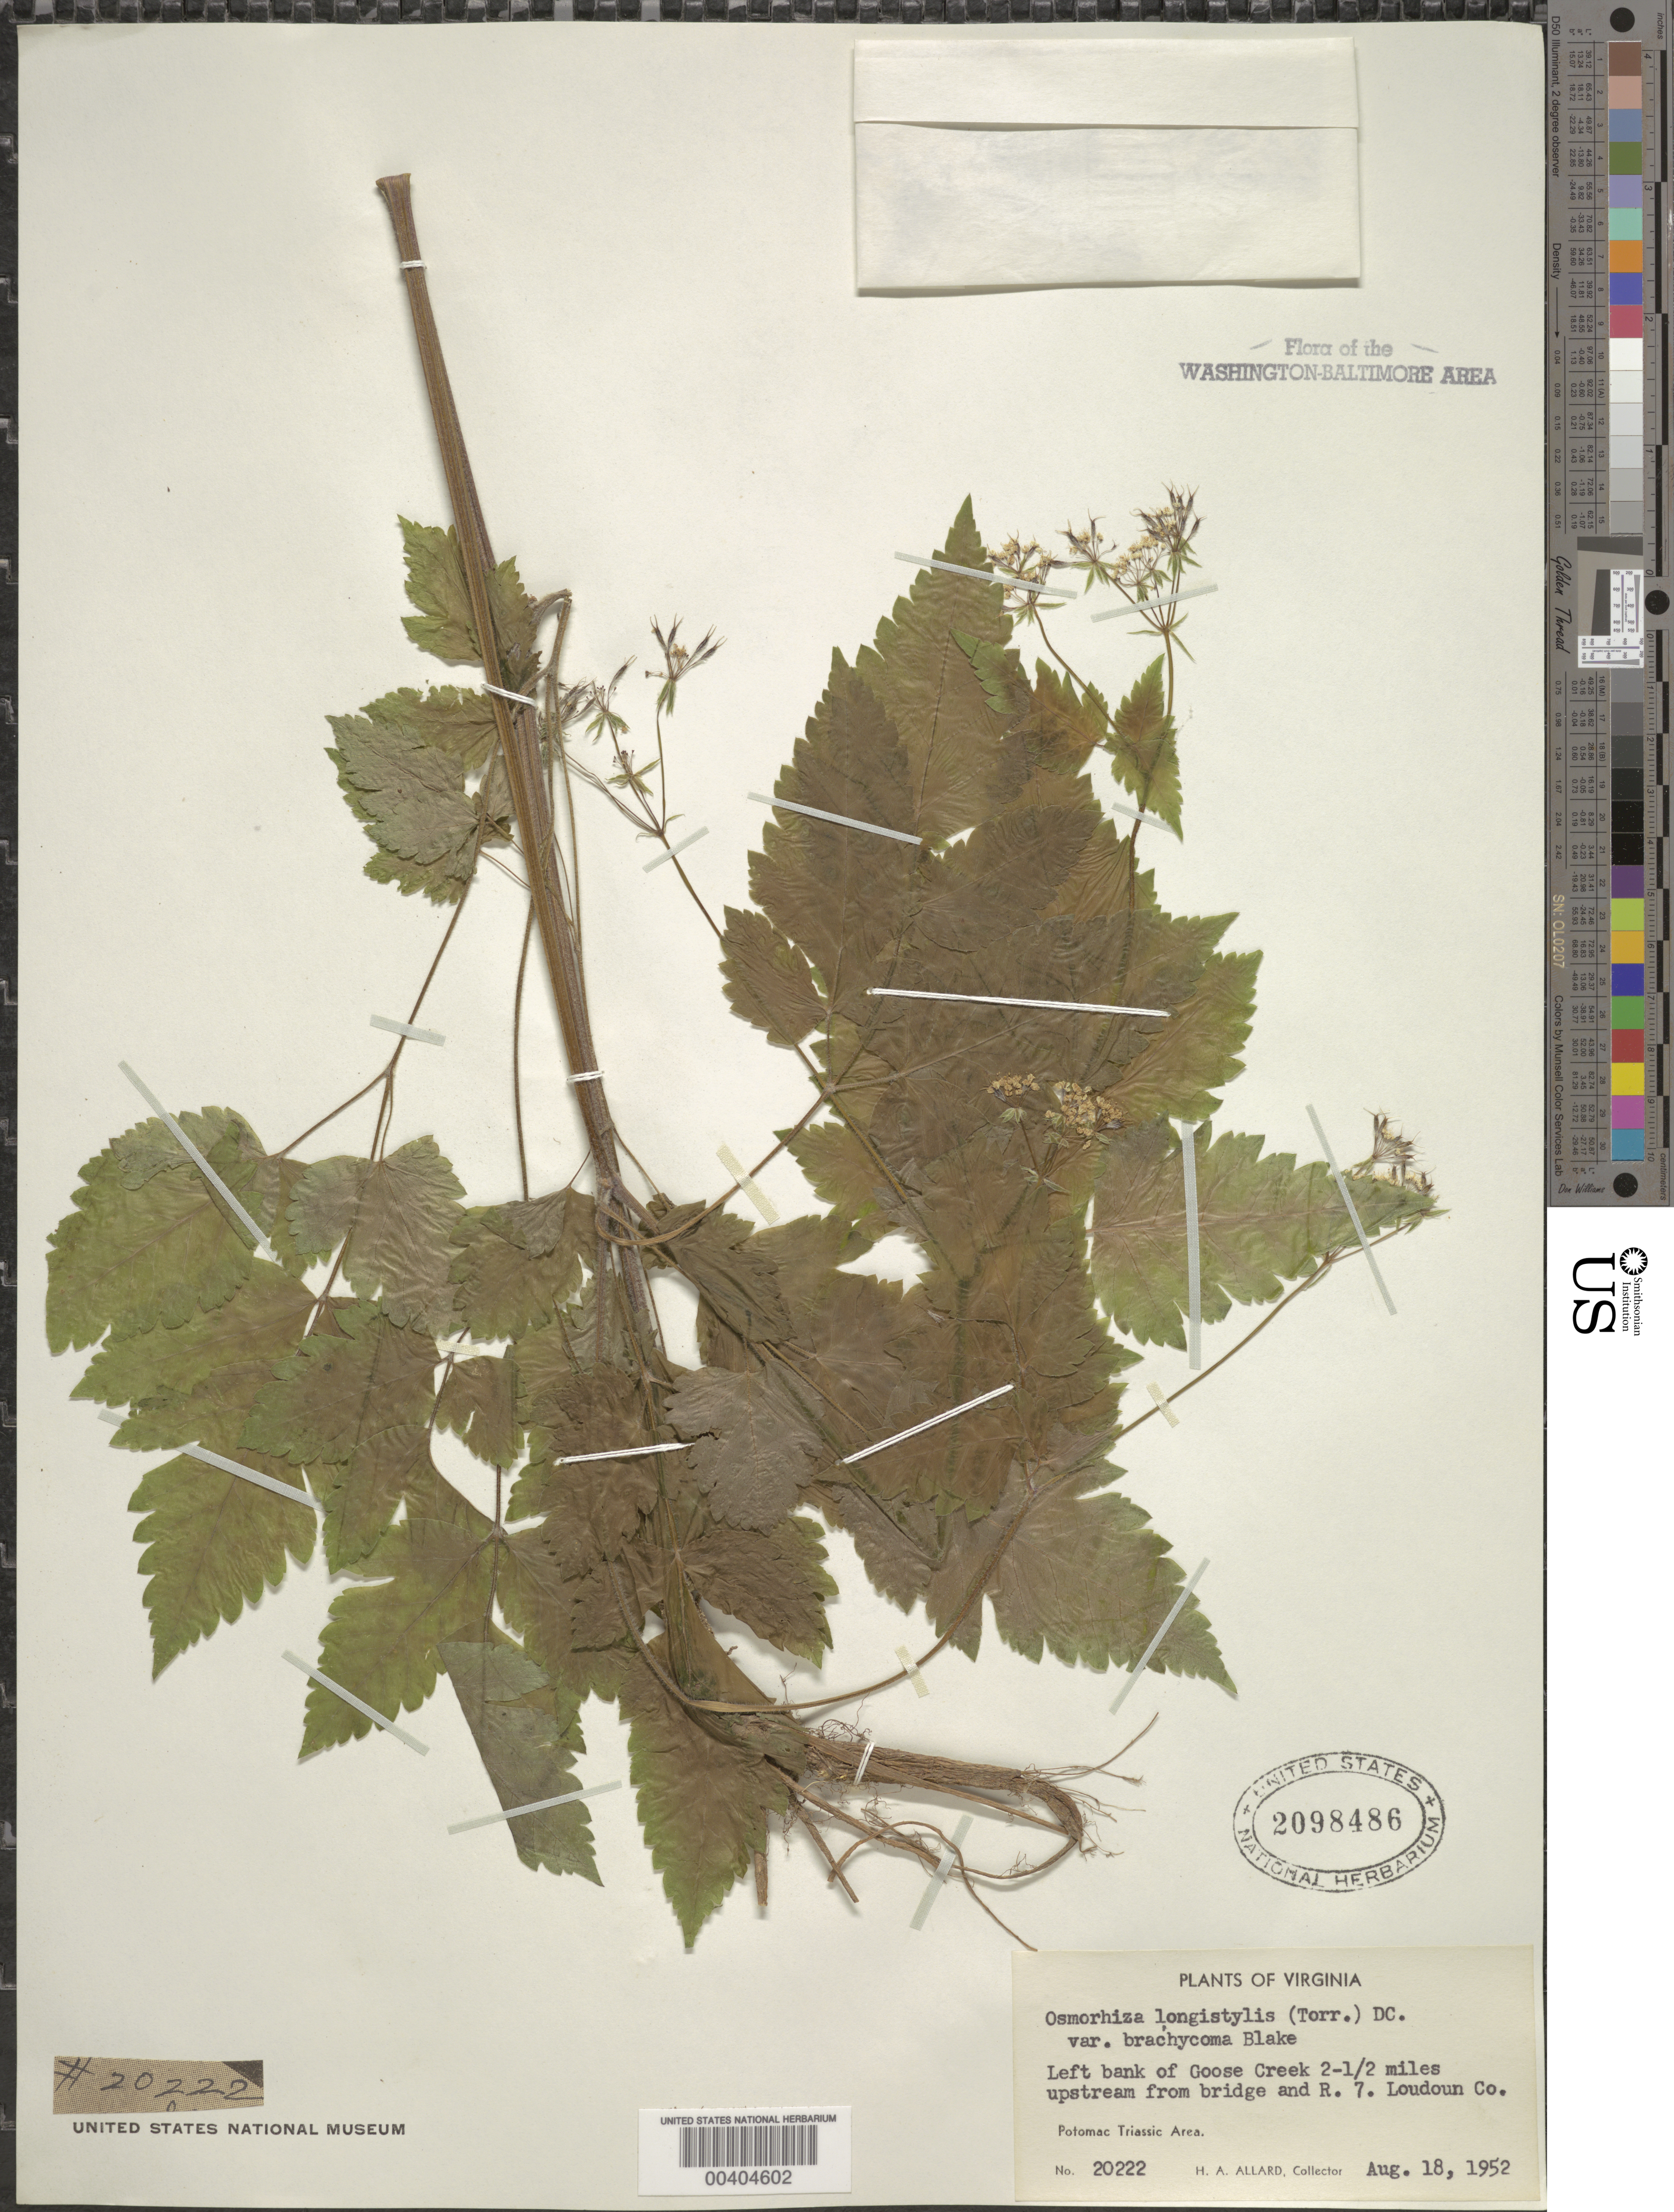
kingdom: Plantae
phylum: Tracheophyta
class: Magnoliopsida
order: Apiales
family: Apiaceae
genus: Osmorhiza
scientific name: Osmorhiza longistylis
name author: (Torr.) DC.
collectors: H. A. Allard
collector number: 20222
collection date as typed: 18 Aug 1952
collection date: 1952-08-18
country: United States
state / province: Virginia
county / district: Loudoun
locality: Upstream from Route 7 on Goose Creek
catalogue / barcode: US 2098486